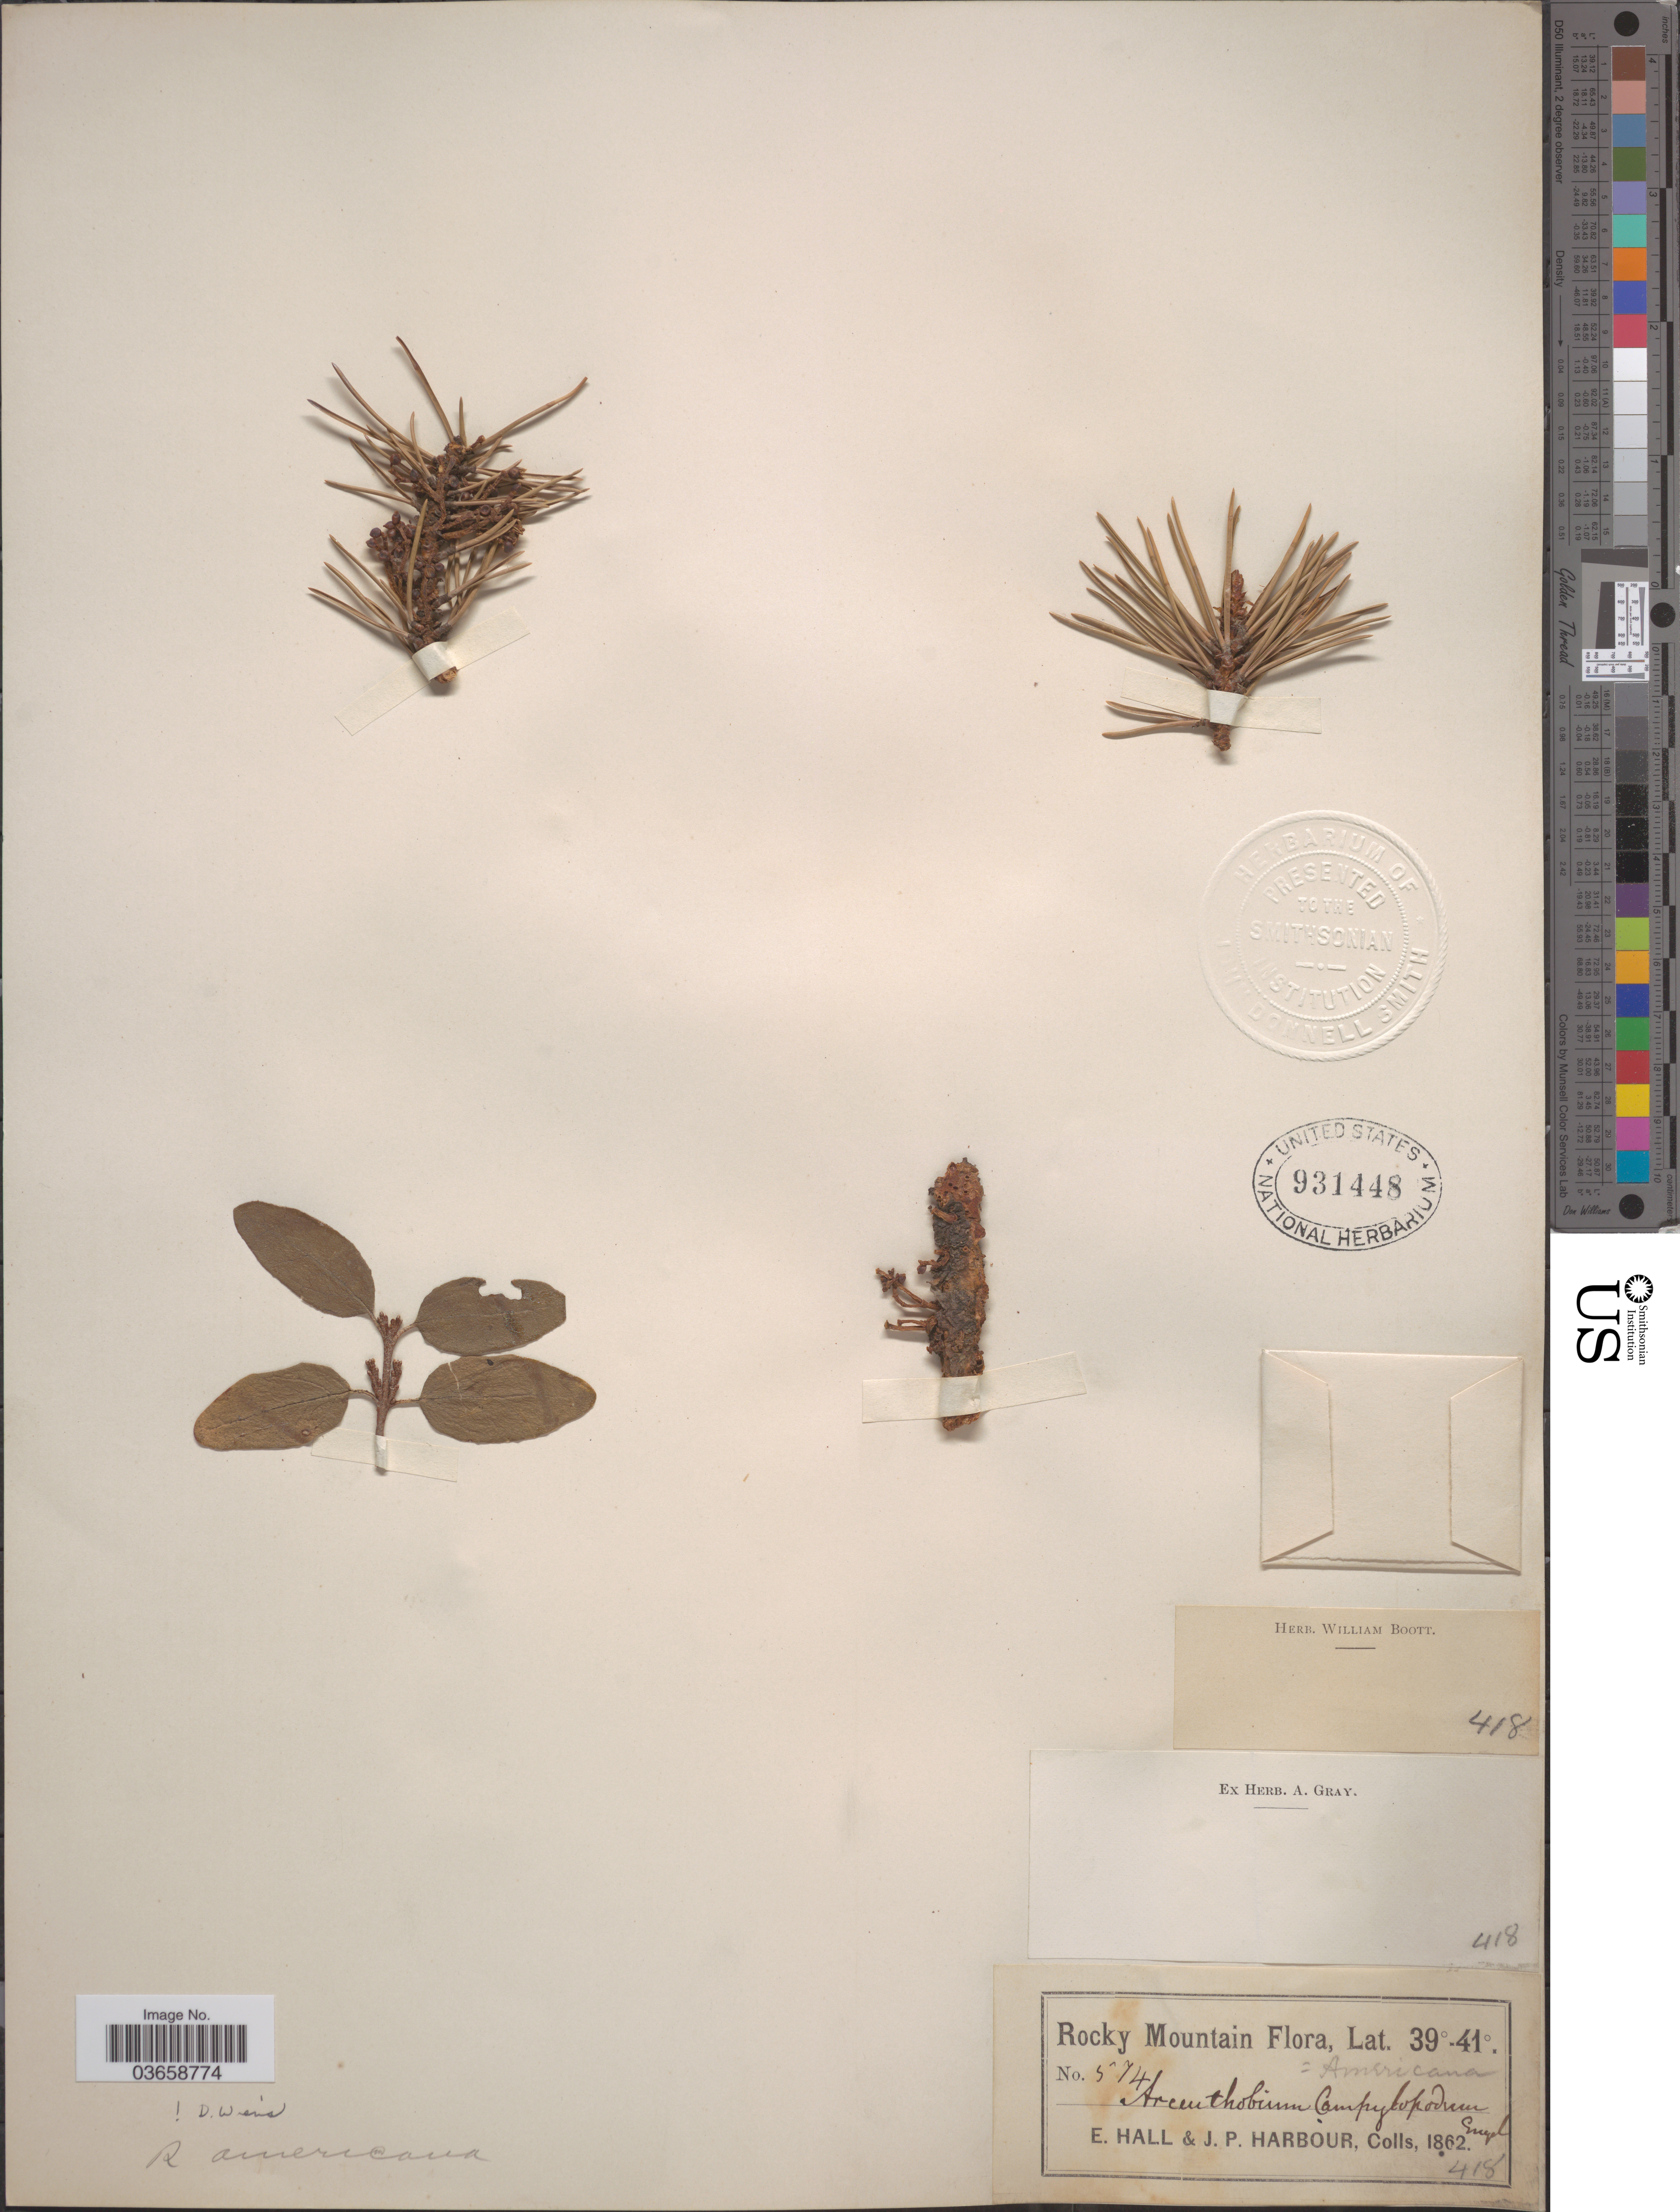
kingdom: Plantae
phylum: Tracheophyta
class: Magnoliopsida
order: Santalales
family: Viscaceae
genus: Arceuthobium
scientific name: Arceuthobium americanum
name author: Nutt. ex A. Gray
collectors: E. Hall & J. Harbour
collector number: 574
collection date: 1862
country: United States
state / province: Colorado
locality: Rocky Mountain.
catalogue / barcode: US 931448